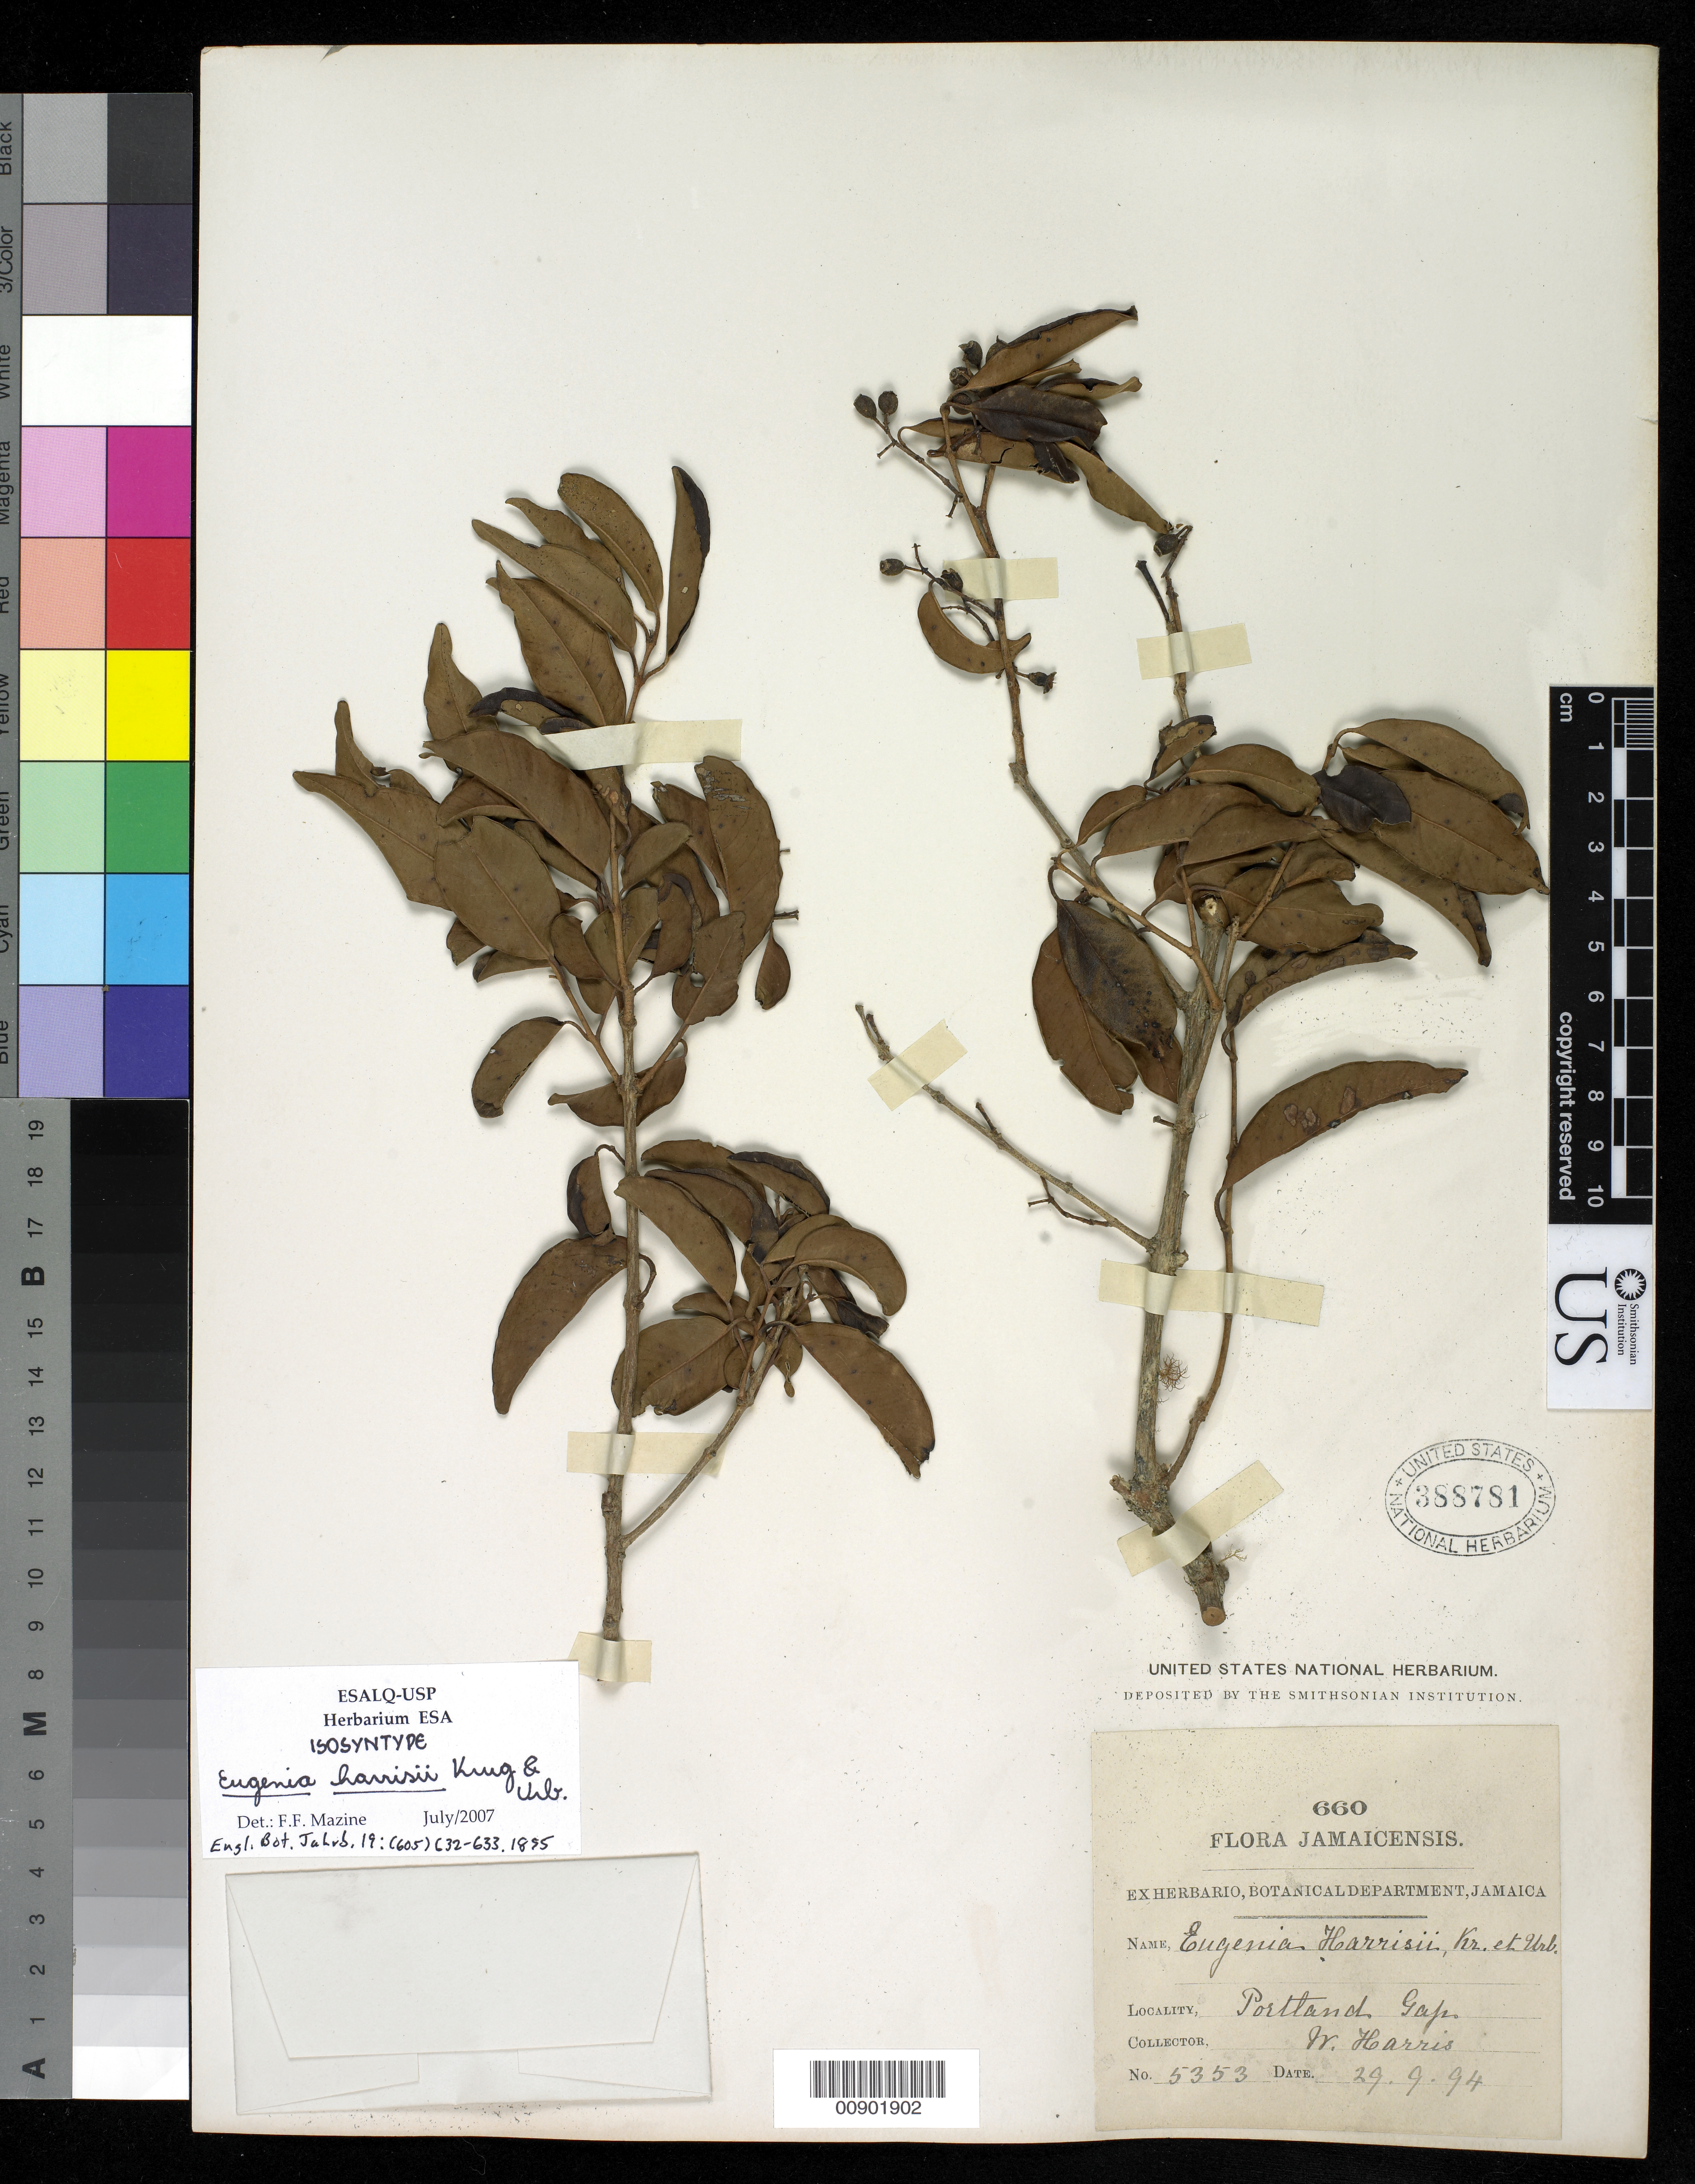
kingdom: Plantae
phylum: Tracheophyta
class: Magnoliopsida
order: Myrtales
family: Myrtaceae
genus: Eugenia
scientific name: Eugenia harrisii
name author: Krug & Urb.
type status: Isosyntype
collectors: W. Harris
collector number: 5353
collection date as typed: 29 Sep 1894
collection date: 1894-09-29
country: Jamaica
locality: Portland Gap.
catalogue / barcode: US 388781